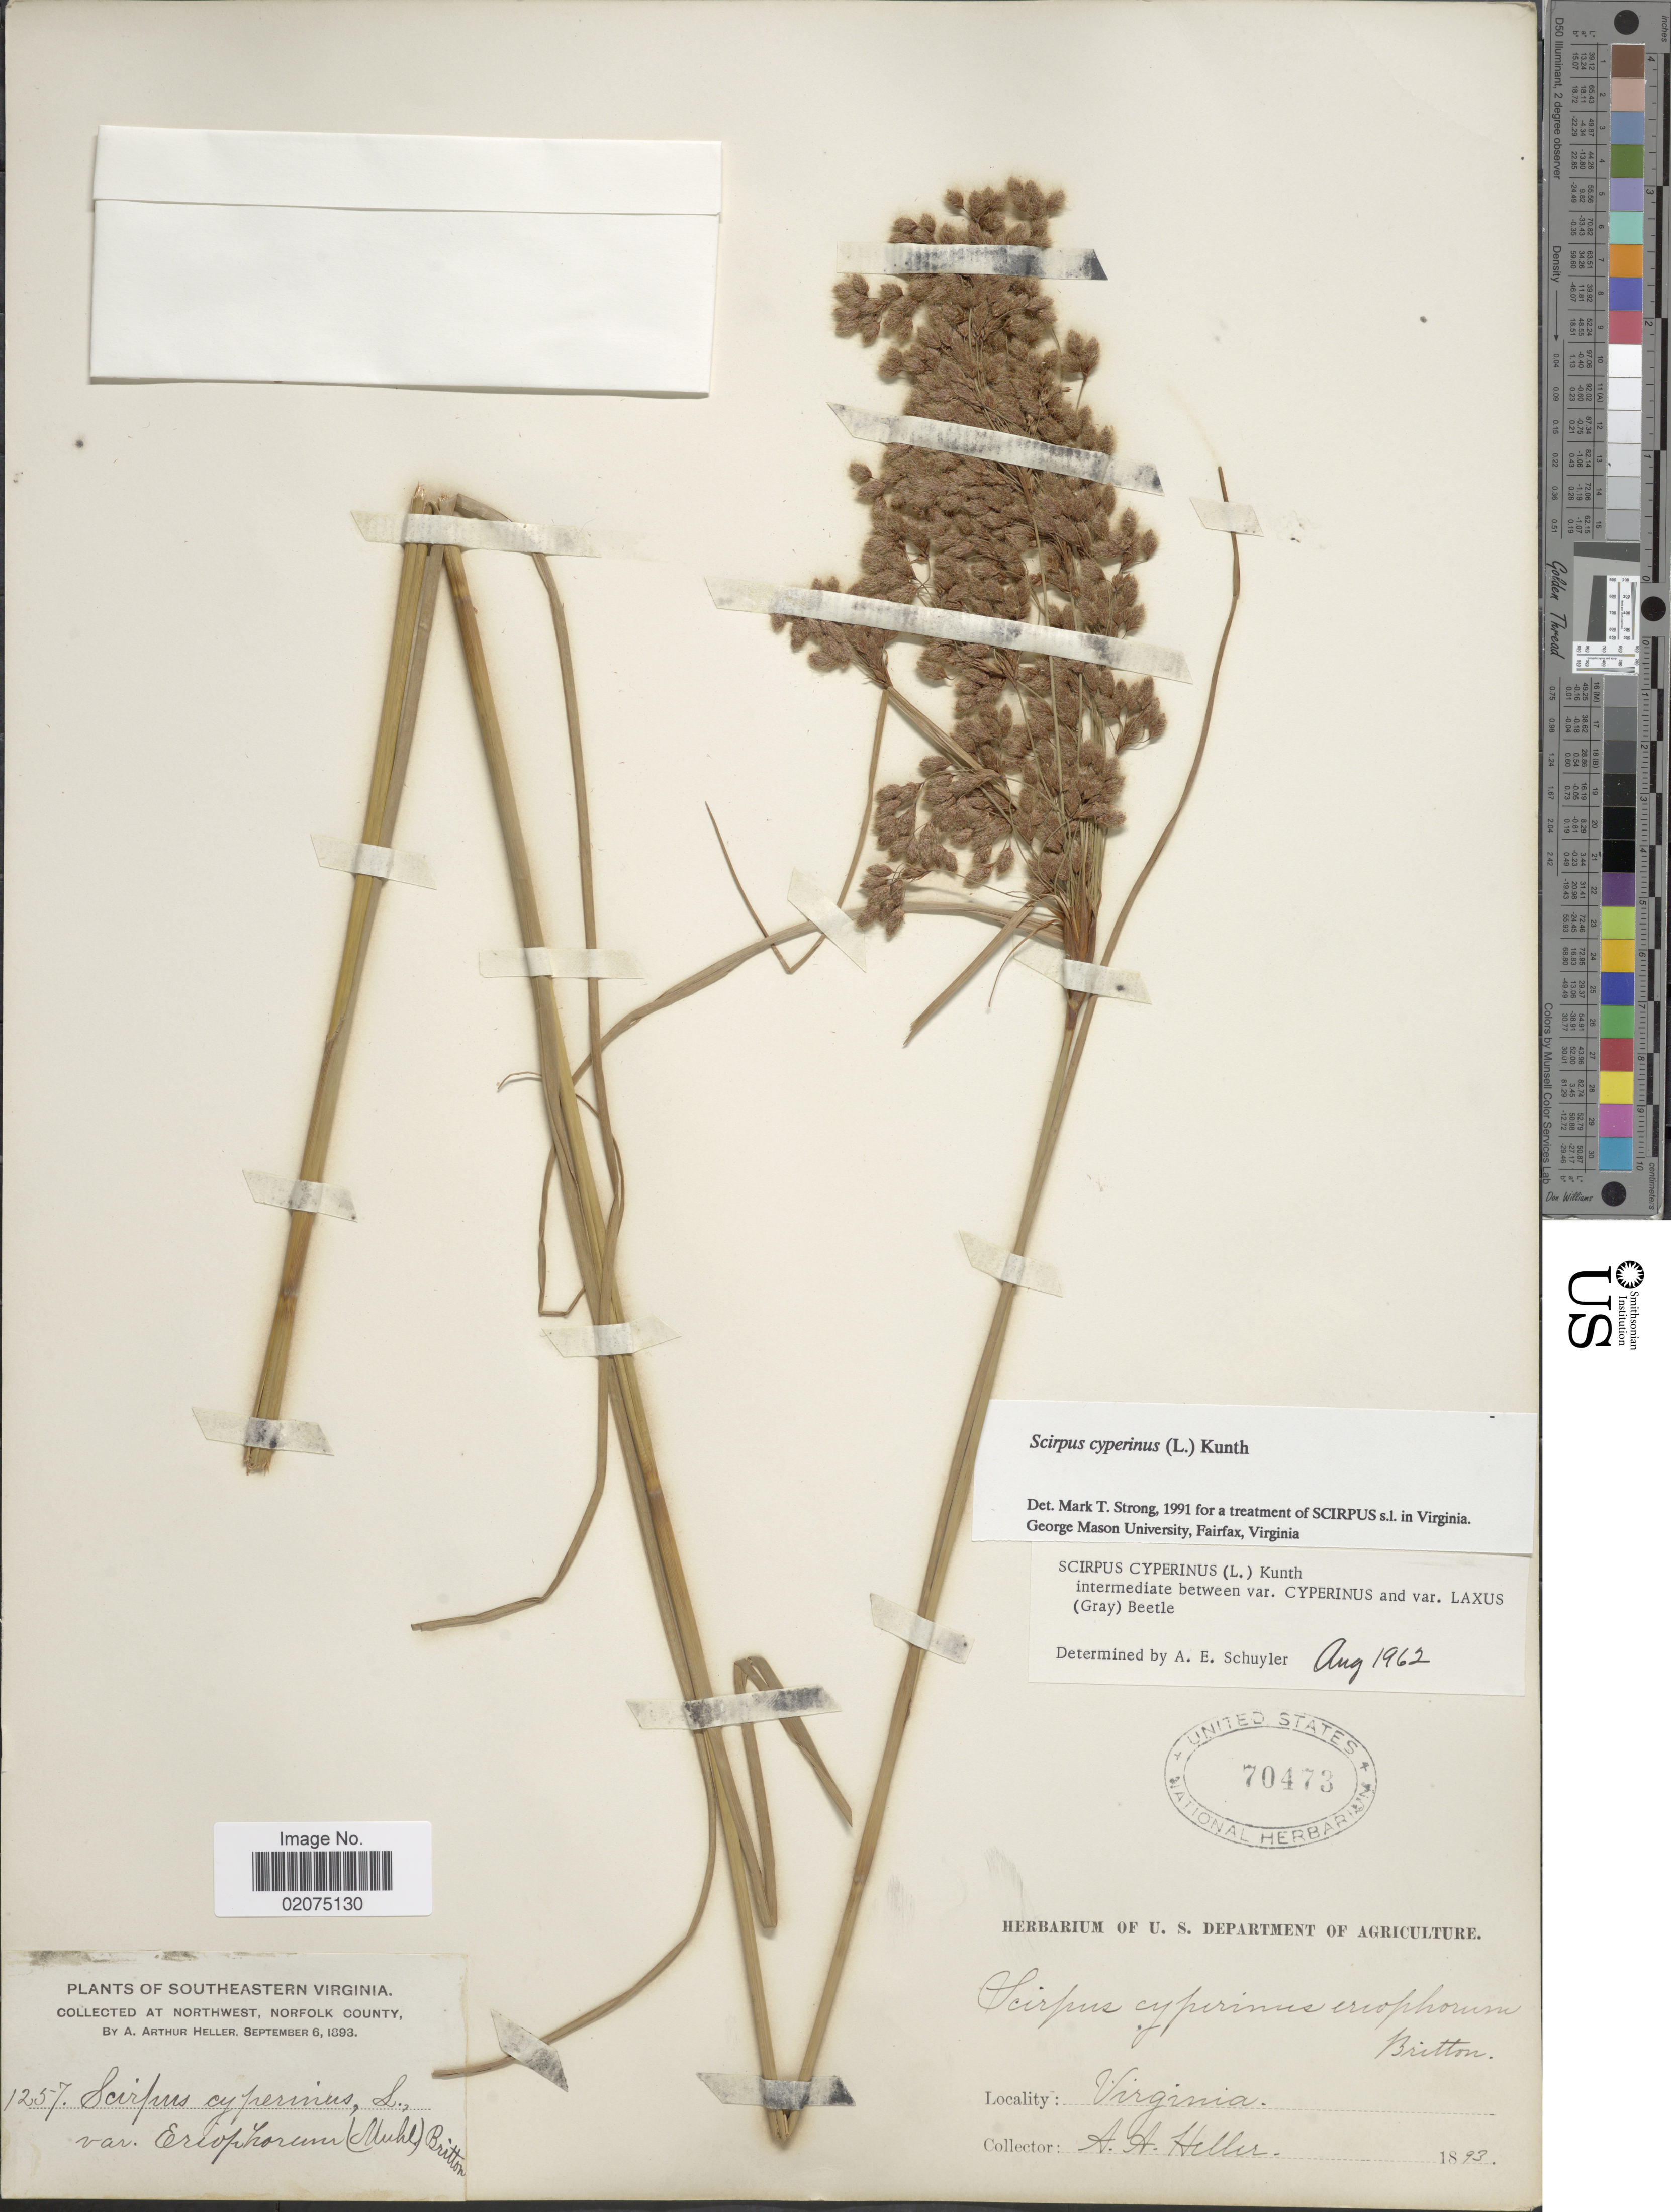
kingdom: Plantae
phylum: Tracheophyta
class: Liliopsida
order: Poales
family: Cyperaceae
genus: Scirpus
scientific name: Scirpus cyperinus (L.) Kunth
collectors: A. A. Heller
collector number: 1257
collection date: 1893-09-06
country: United States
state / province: Virginia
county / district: City of Norfolk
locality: Southeastern Virginia, Northwest, Norfolk County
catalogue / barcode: US 70473